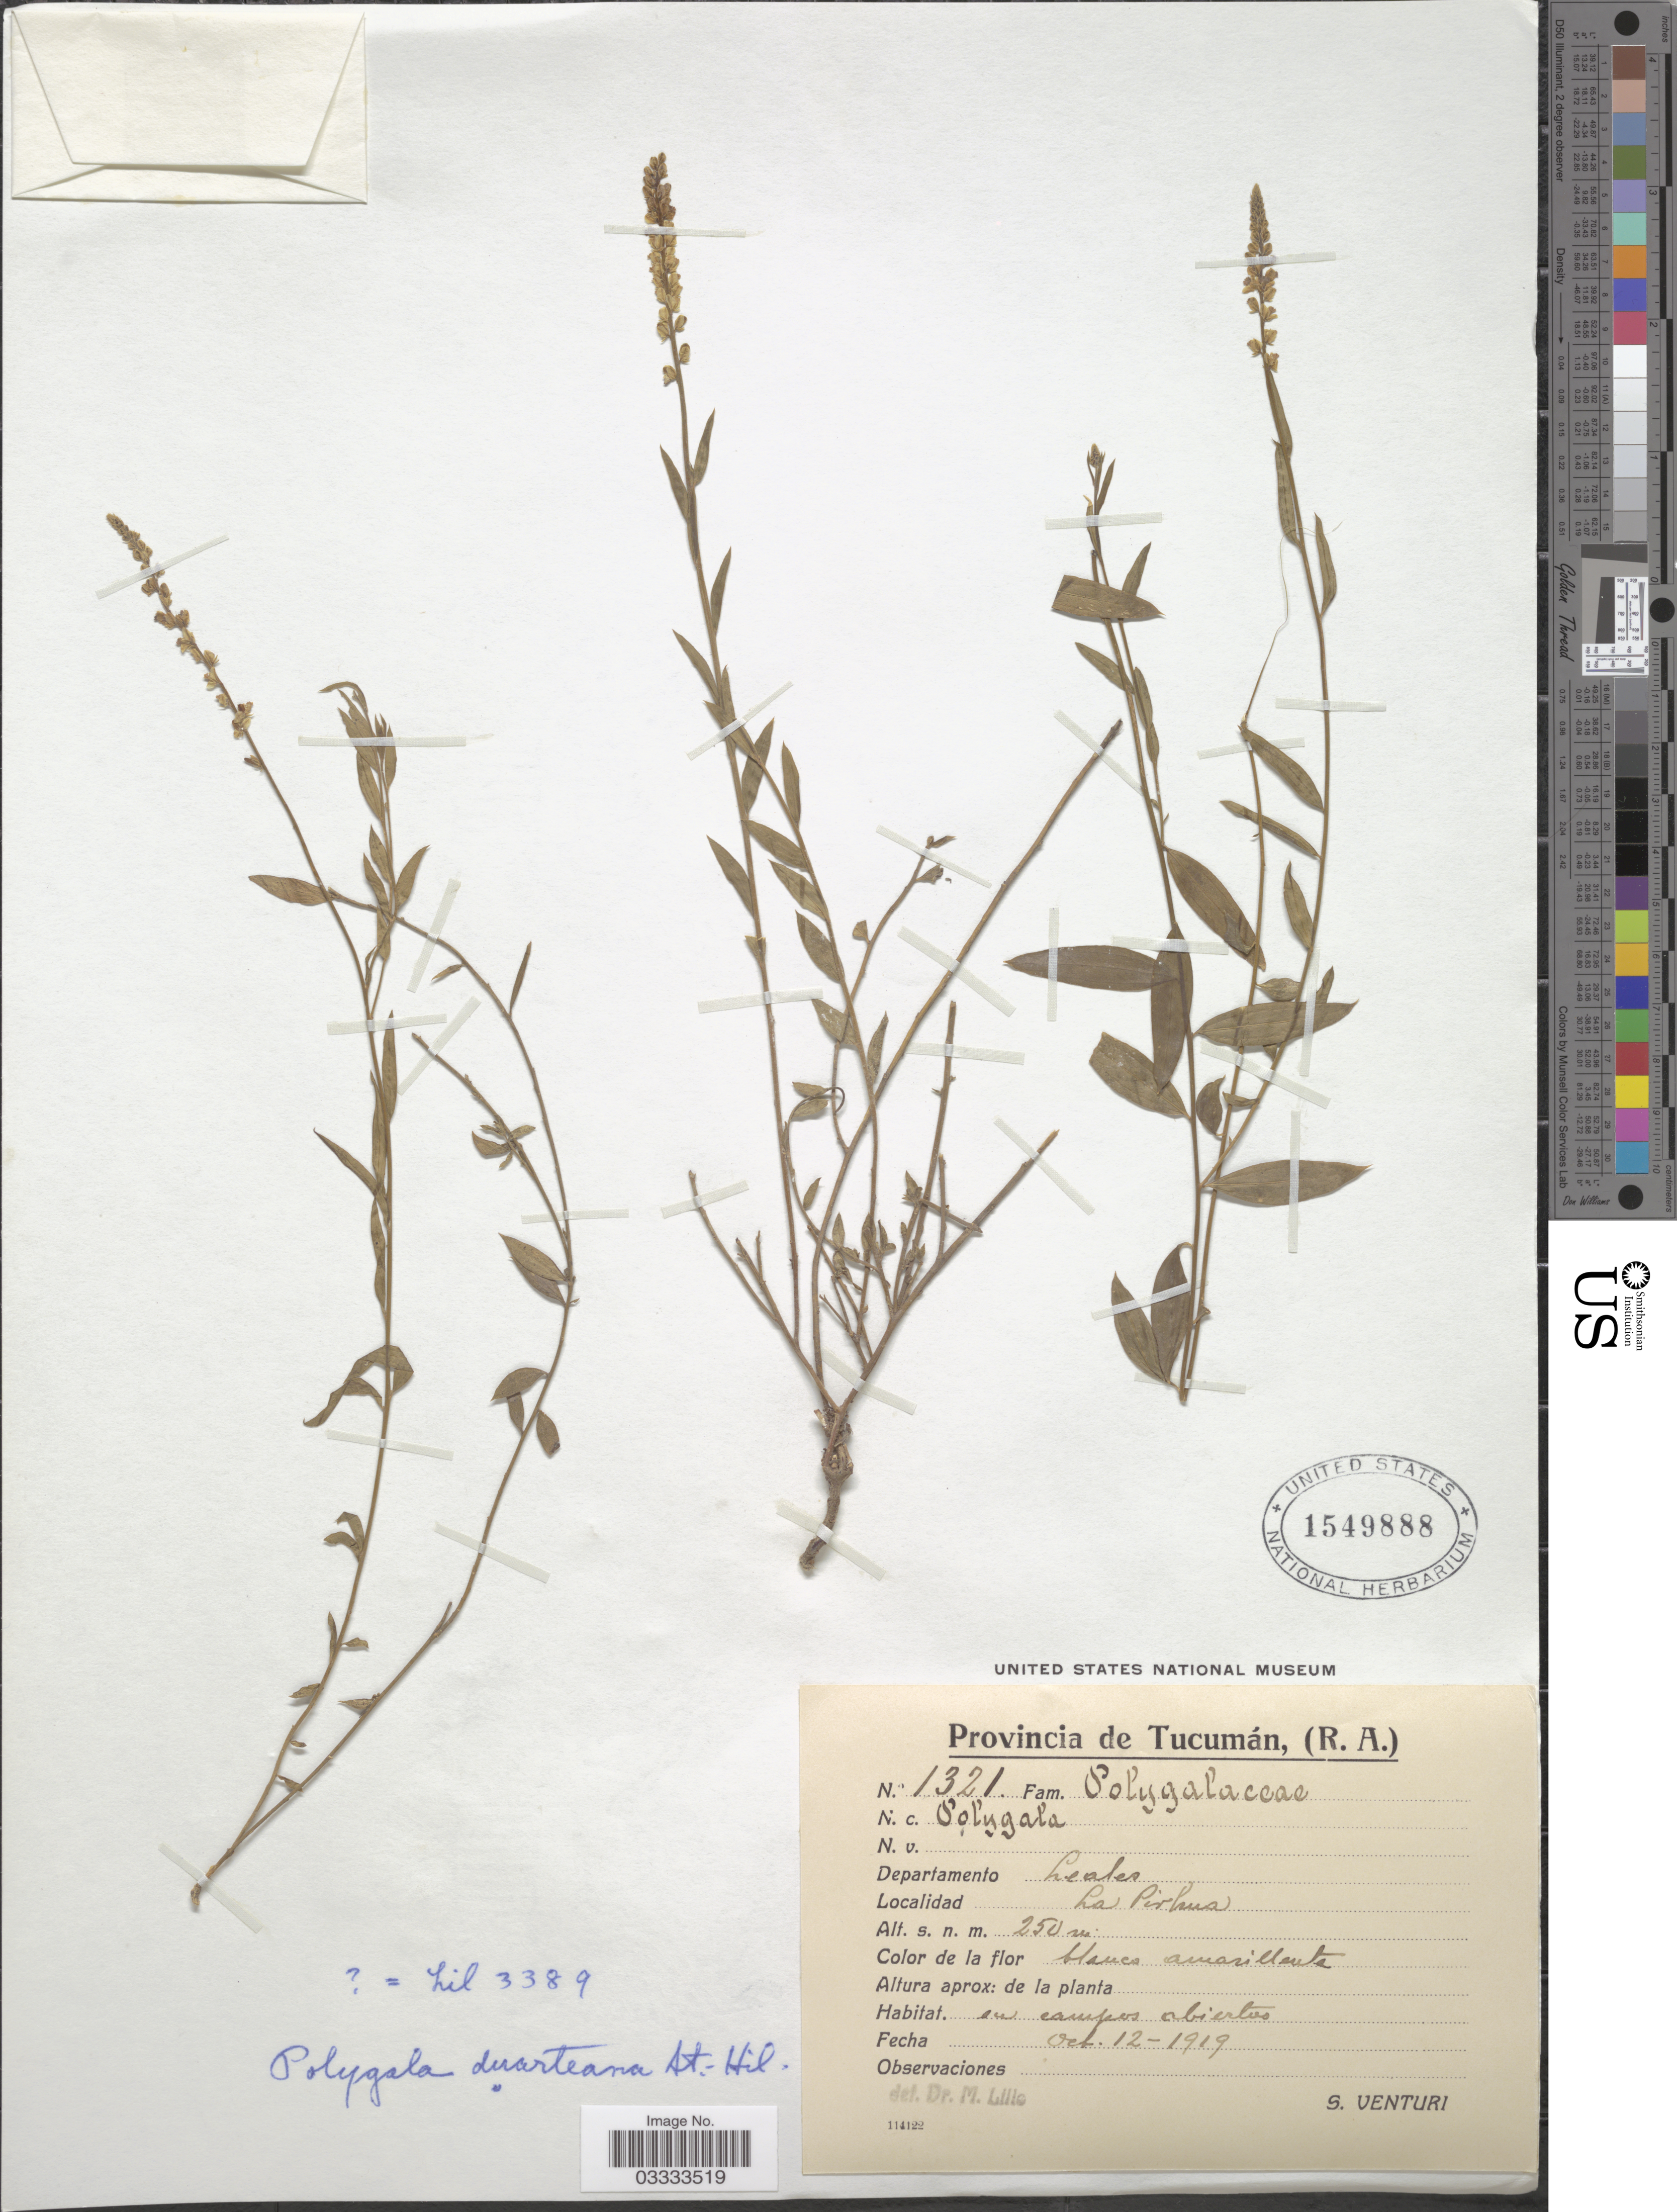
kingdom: Plantae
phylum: Tracheophyta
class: Magnoliopsida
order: Fabales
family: Polygalaceae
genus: Polygala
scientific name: Polygala duarteana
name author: A. St.-Hil. & Moq.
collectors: S. Venturi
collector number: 1321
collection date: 1919-10-12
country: Argentina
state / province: Tucuman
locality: Departamento Leales. La Pirhua.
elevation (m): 250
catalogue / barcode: US 1549888